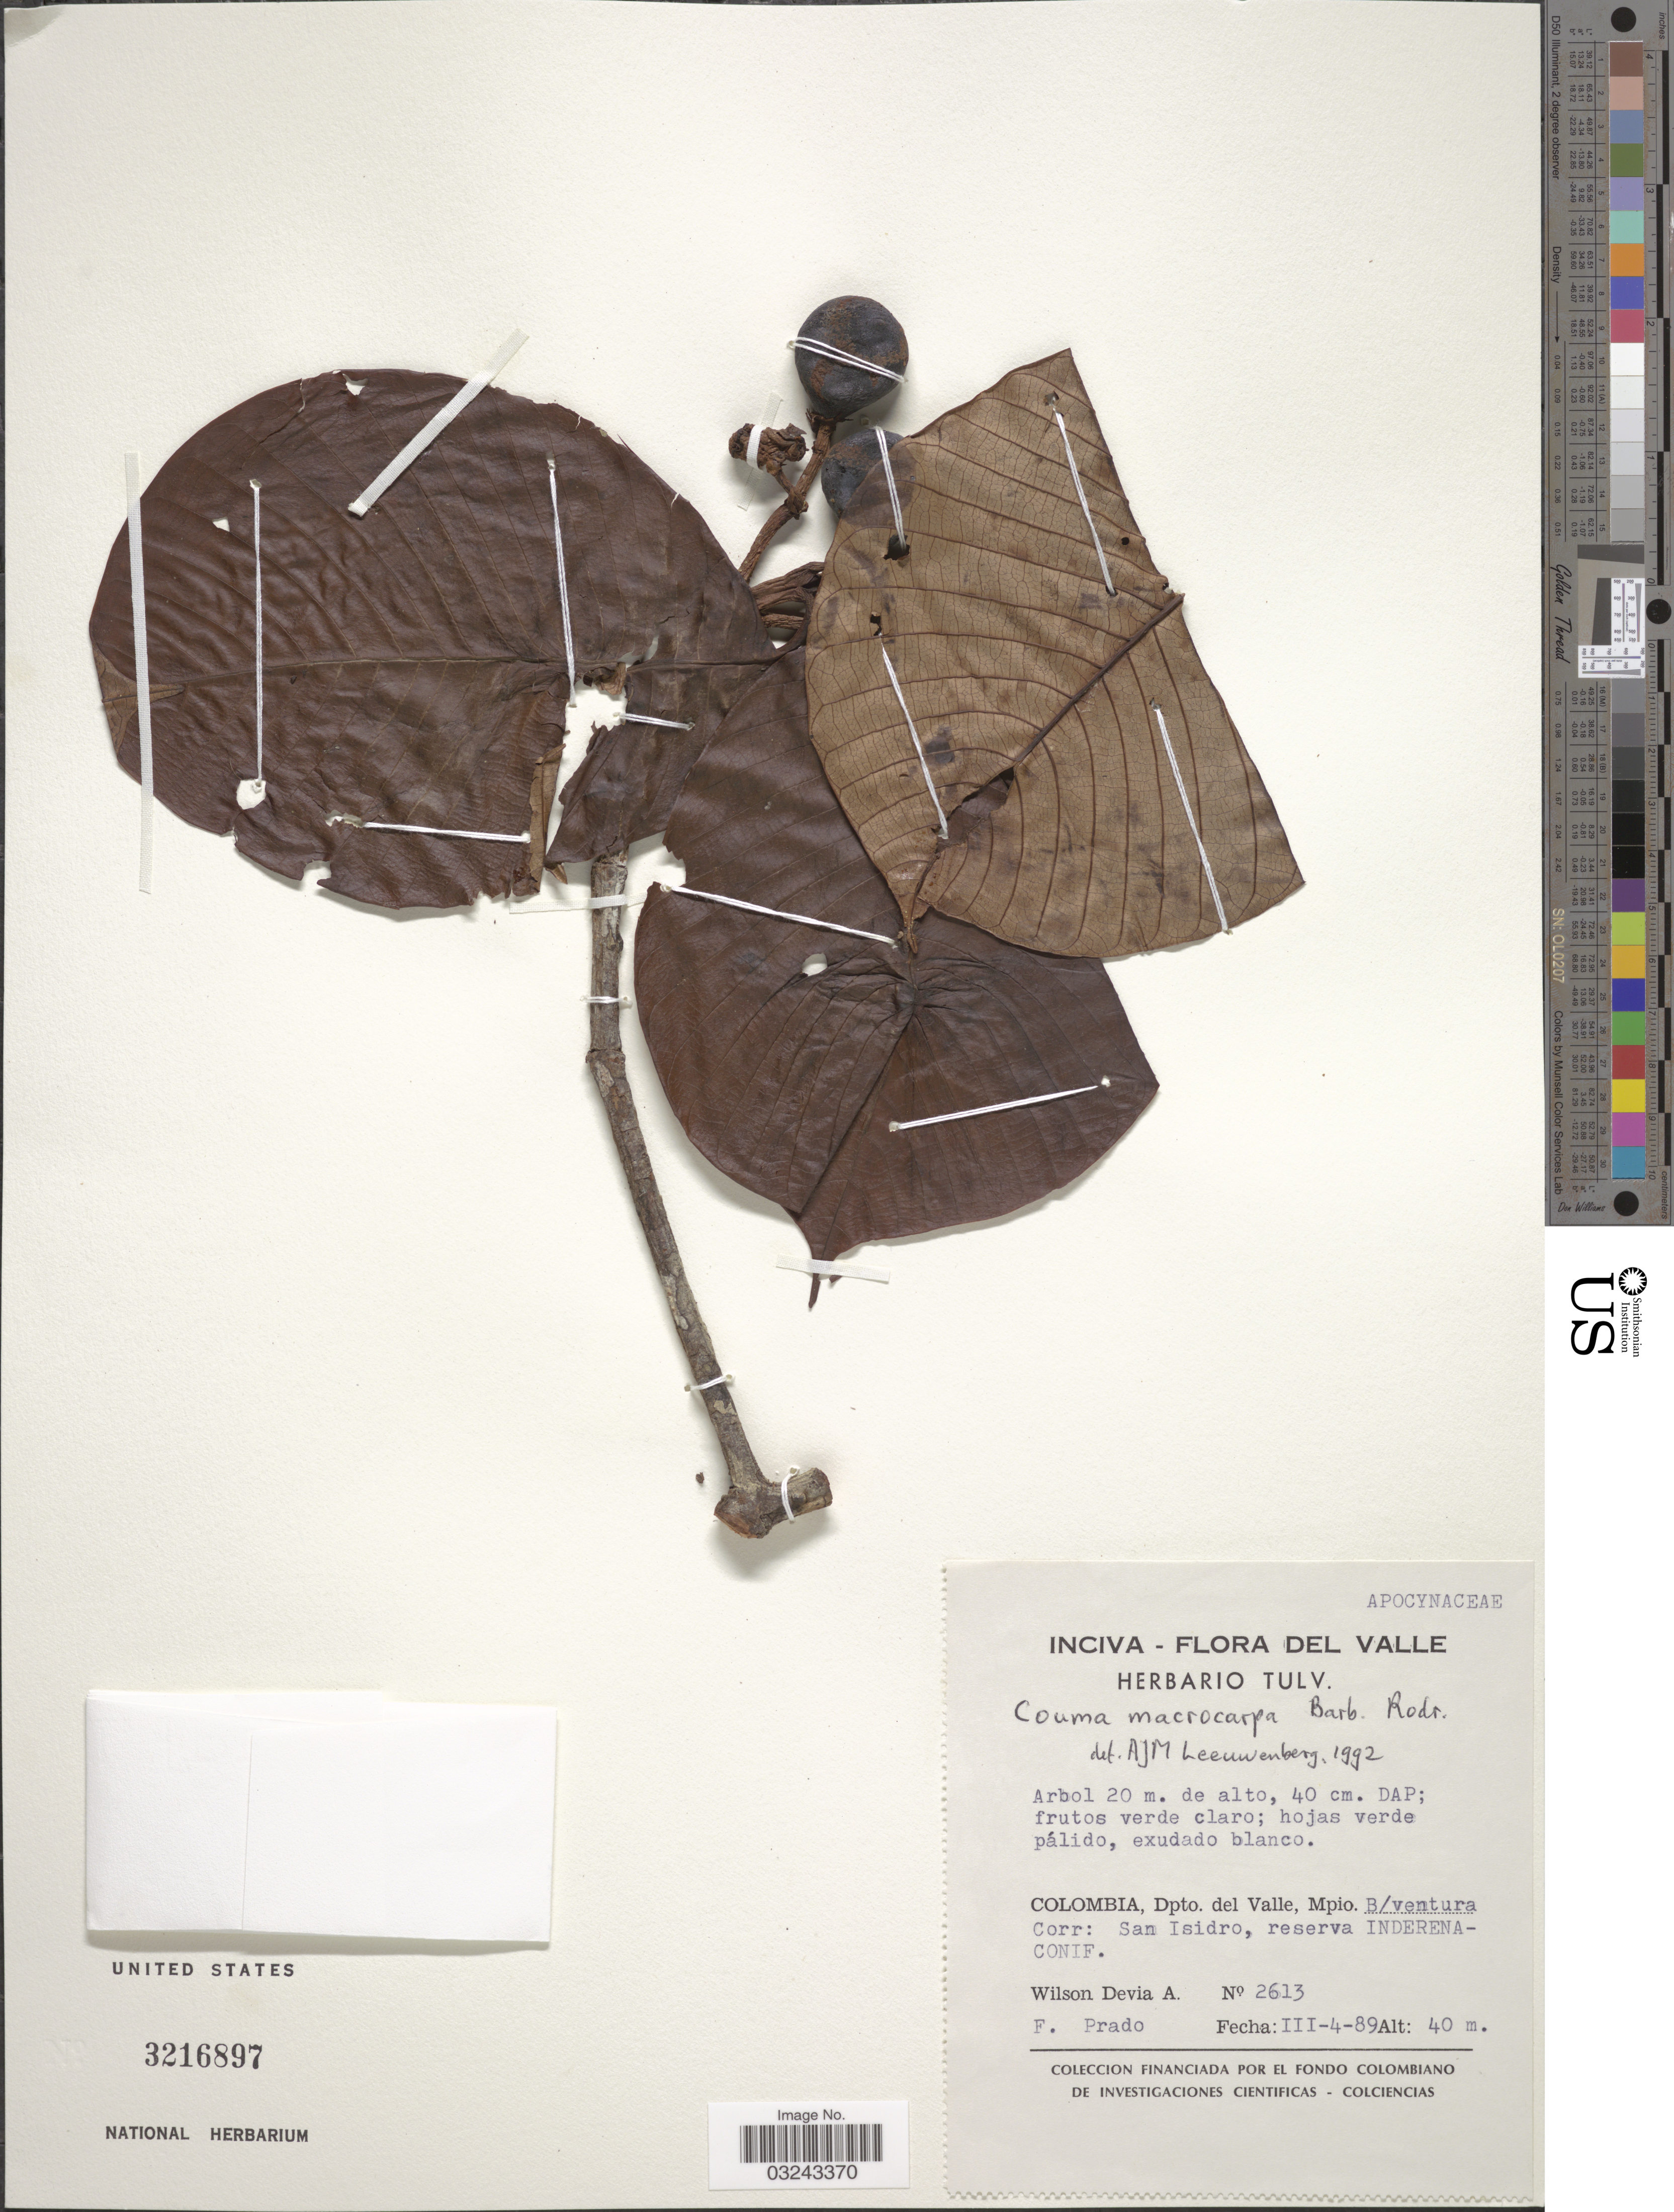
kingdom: Plantae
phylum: Tracheophyta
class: Magnoliopsida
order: Gentianales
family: Apocynaceae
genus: Couma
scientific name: Couma macrocarpa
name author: Barb. Rodr.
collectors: W. Devia A. & F. Prado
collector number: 2613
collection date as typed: Transcribed d/m/y: 4/3/89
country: Colombia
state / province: Valle del Cauca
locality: Depto. del Valle, Mpio. B/Ventura, Corr: San Isidro, reserva Inderena-Conif.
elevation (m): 40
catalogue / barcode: US 3216897